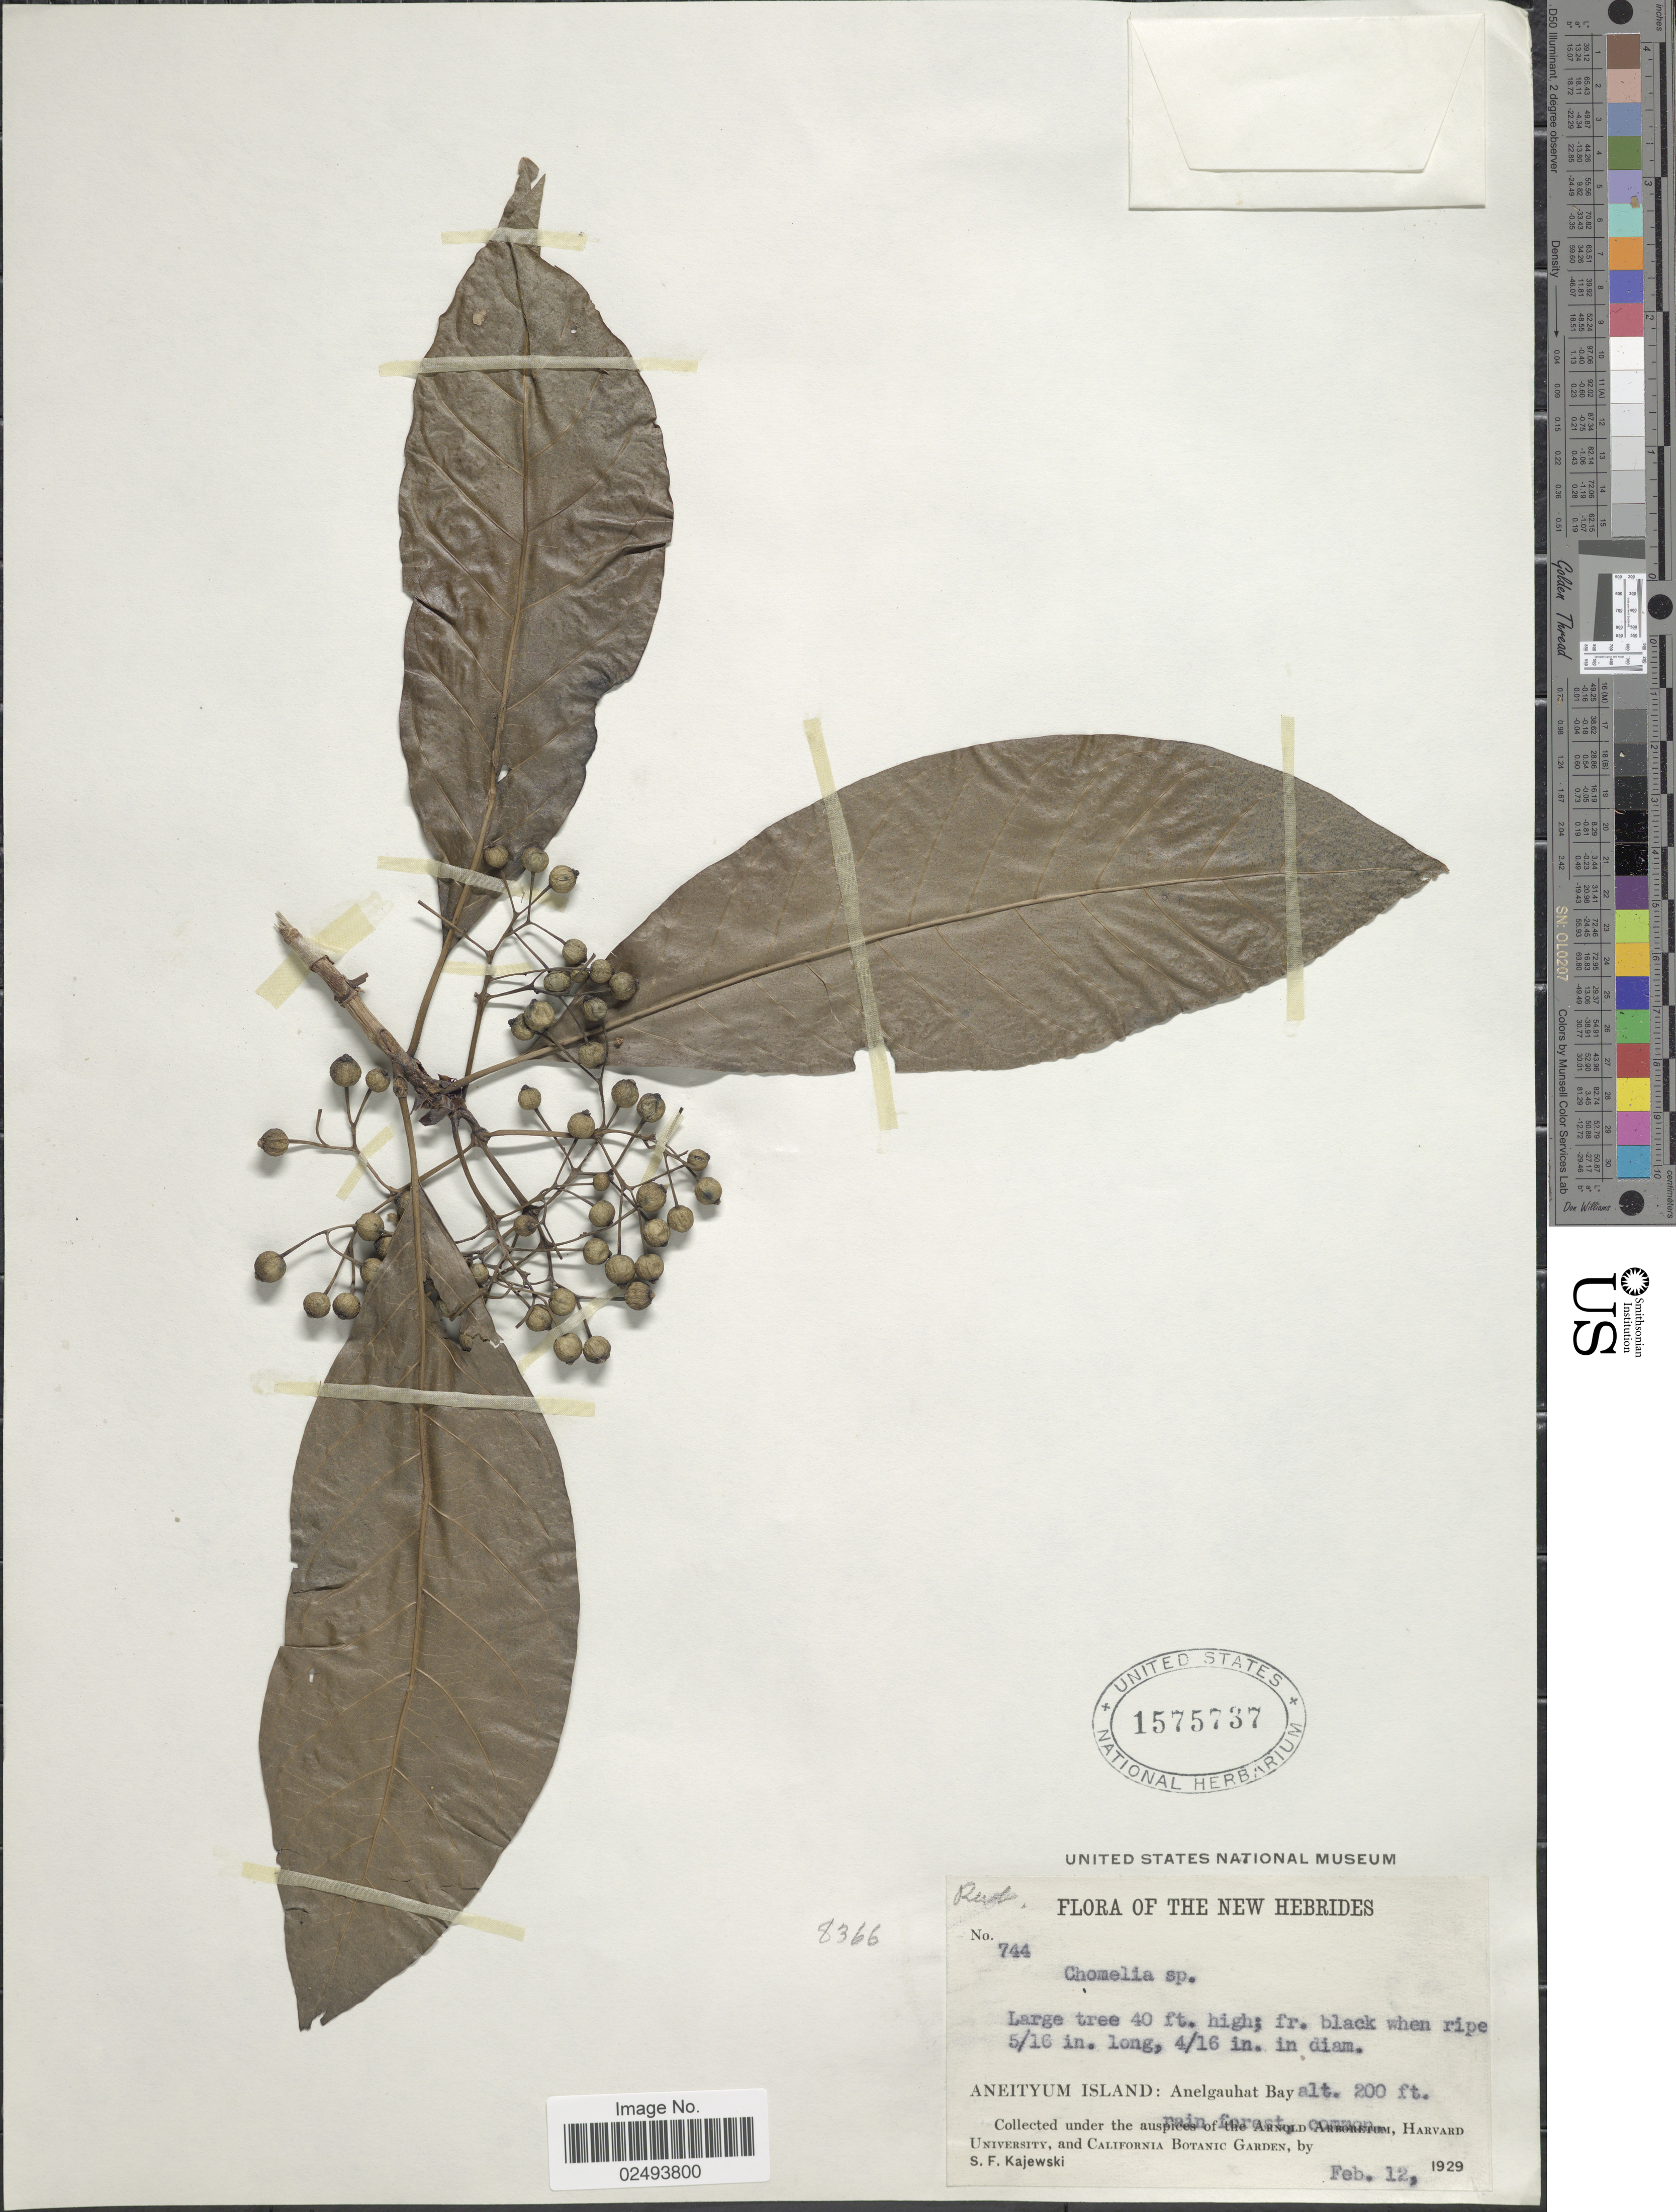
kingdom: Plantae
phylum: Tracheophyta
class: Magnoliopsida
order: Gentianales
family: Rubiaceae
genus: Tarenna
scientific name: Tarenna sp.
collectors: S. Kajewski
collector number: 744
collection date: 1929-02-12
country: Vanuatu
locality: The New Hebrides. Aneityum Island: Anelgauhat Bay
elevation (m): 61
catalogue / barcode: US 1575737